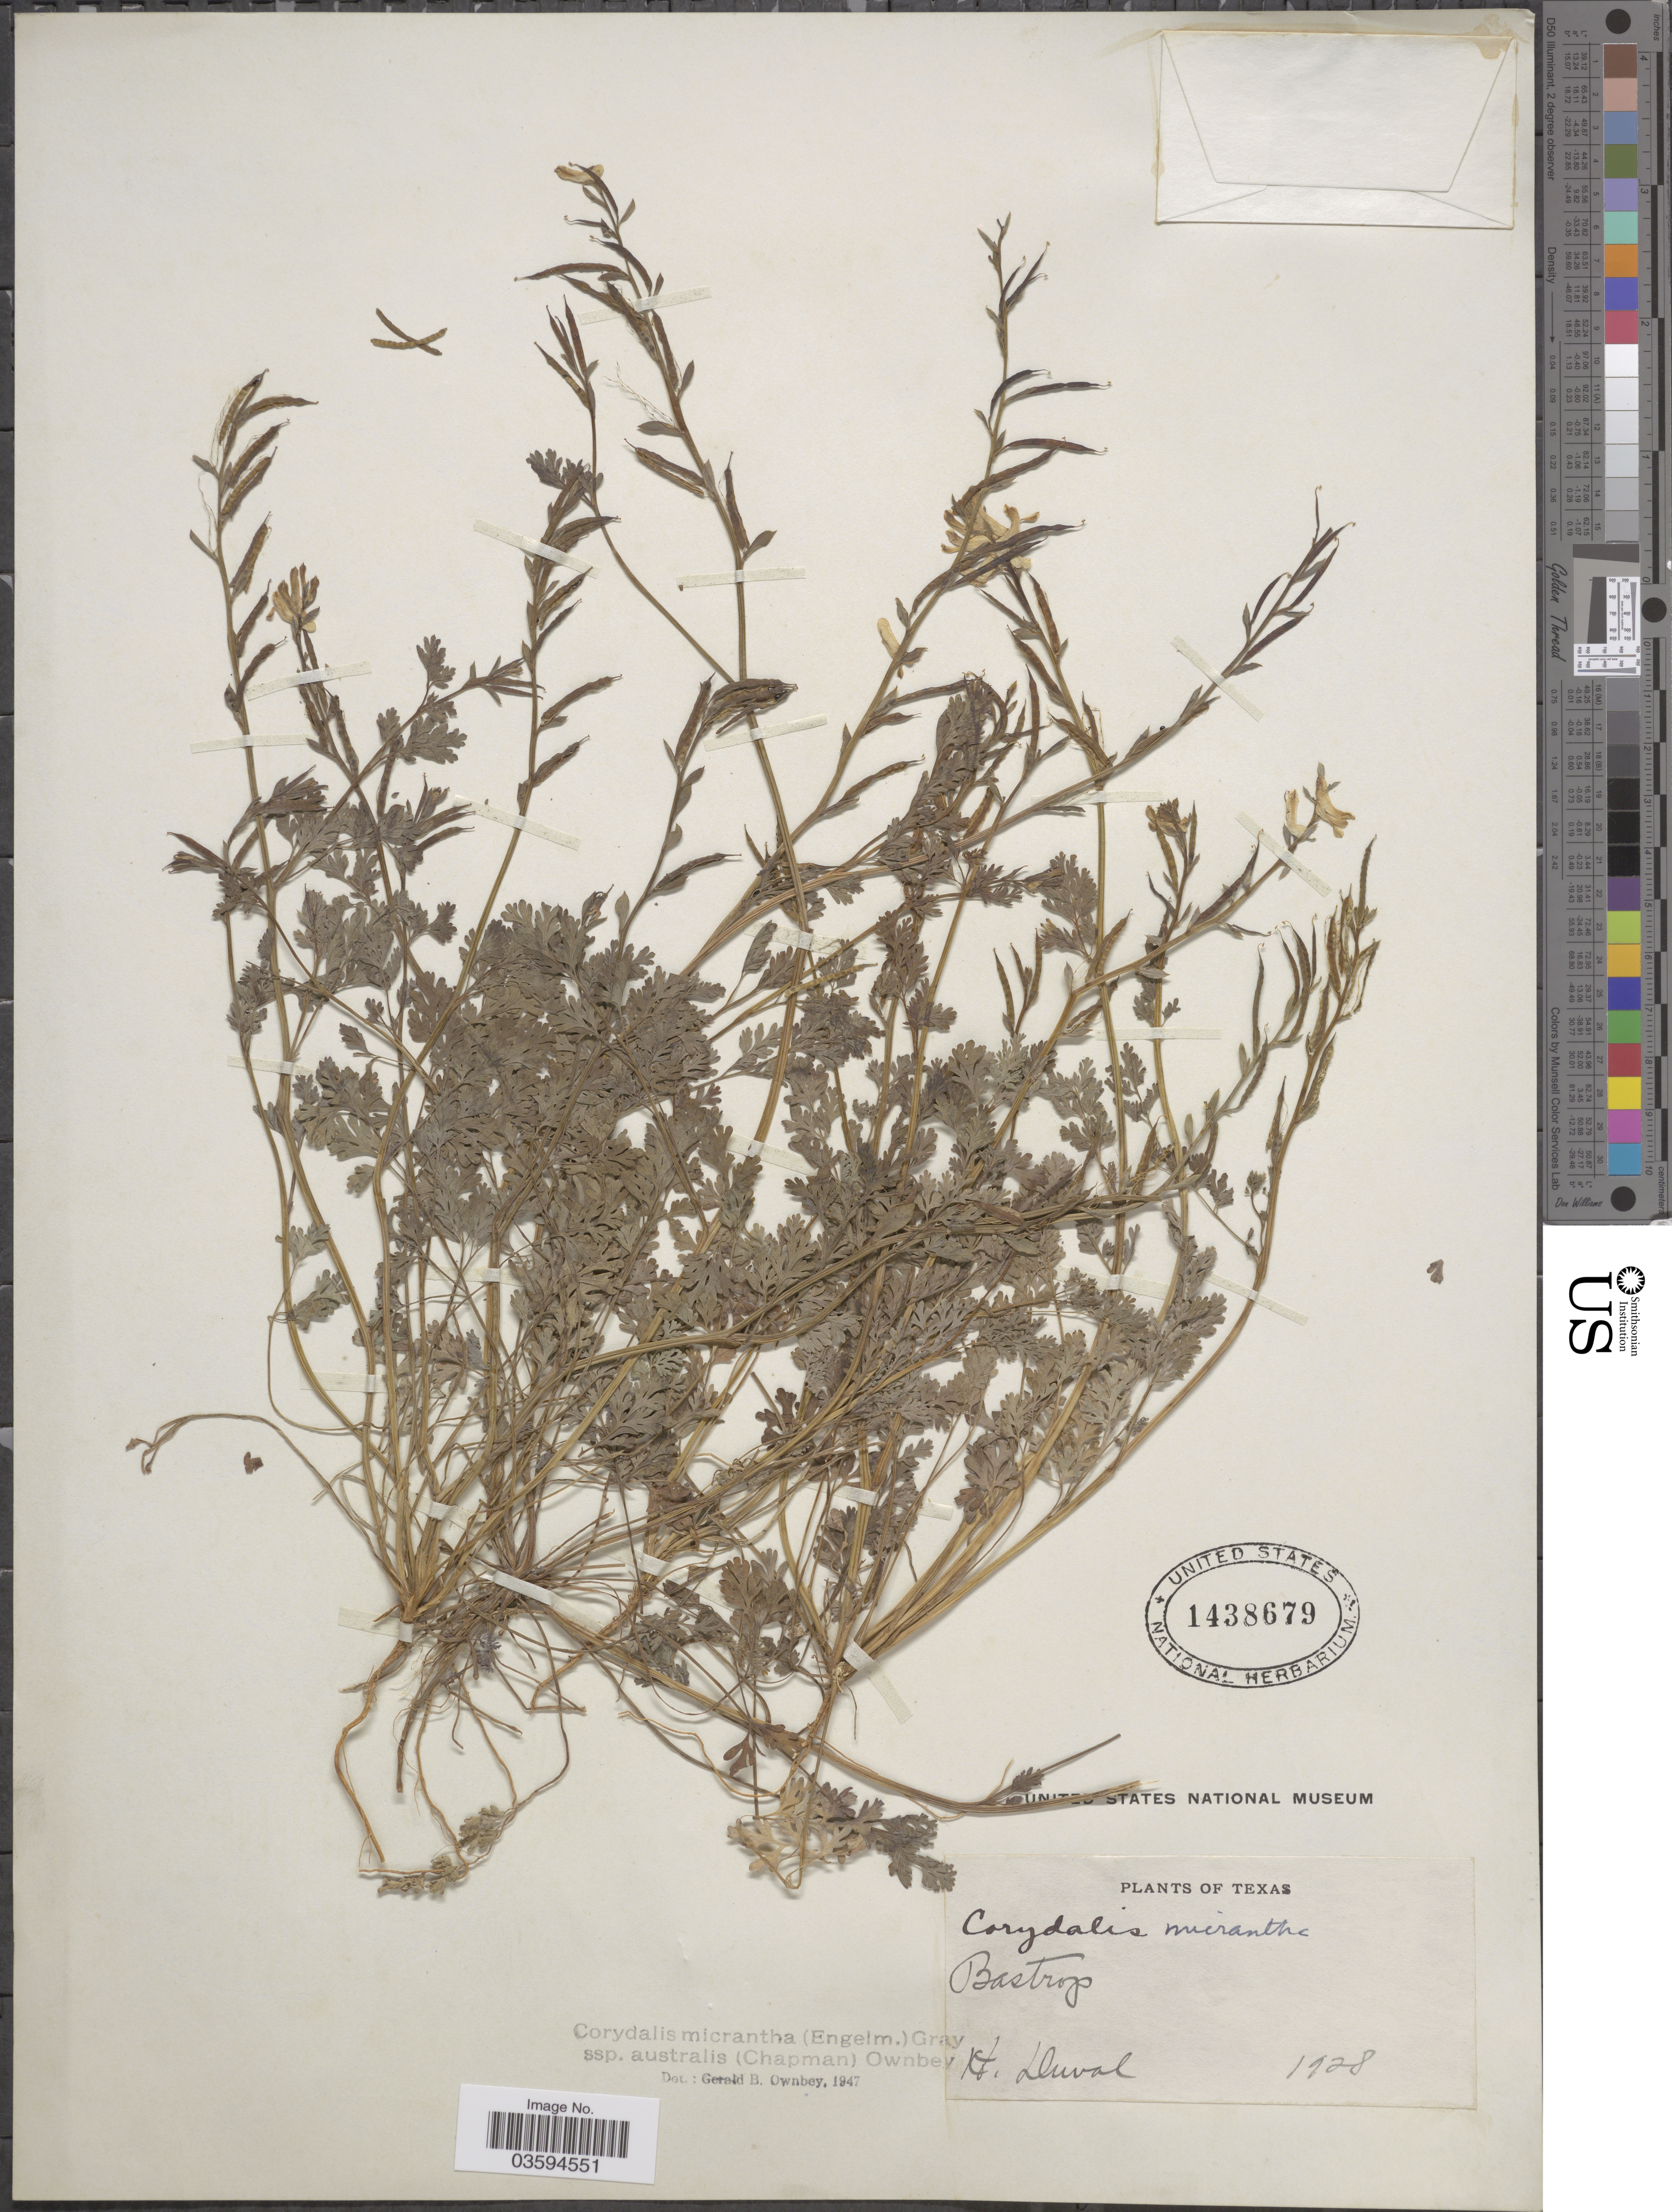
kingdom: Plantae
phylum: Tracheophyta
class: Magnoliopsida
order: Ranunculales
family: Papaveraceae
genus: Corydalis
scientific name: Corydalis micrantha subsp. australis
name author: (Chapm.) G.B. Ownbey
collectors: H. Duval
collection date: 1928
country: United States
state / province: Texas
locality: Bastrop.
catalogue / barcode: US 1438679